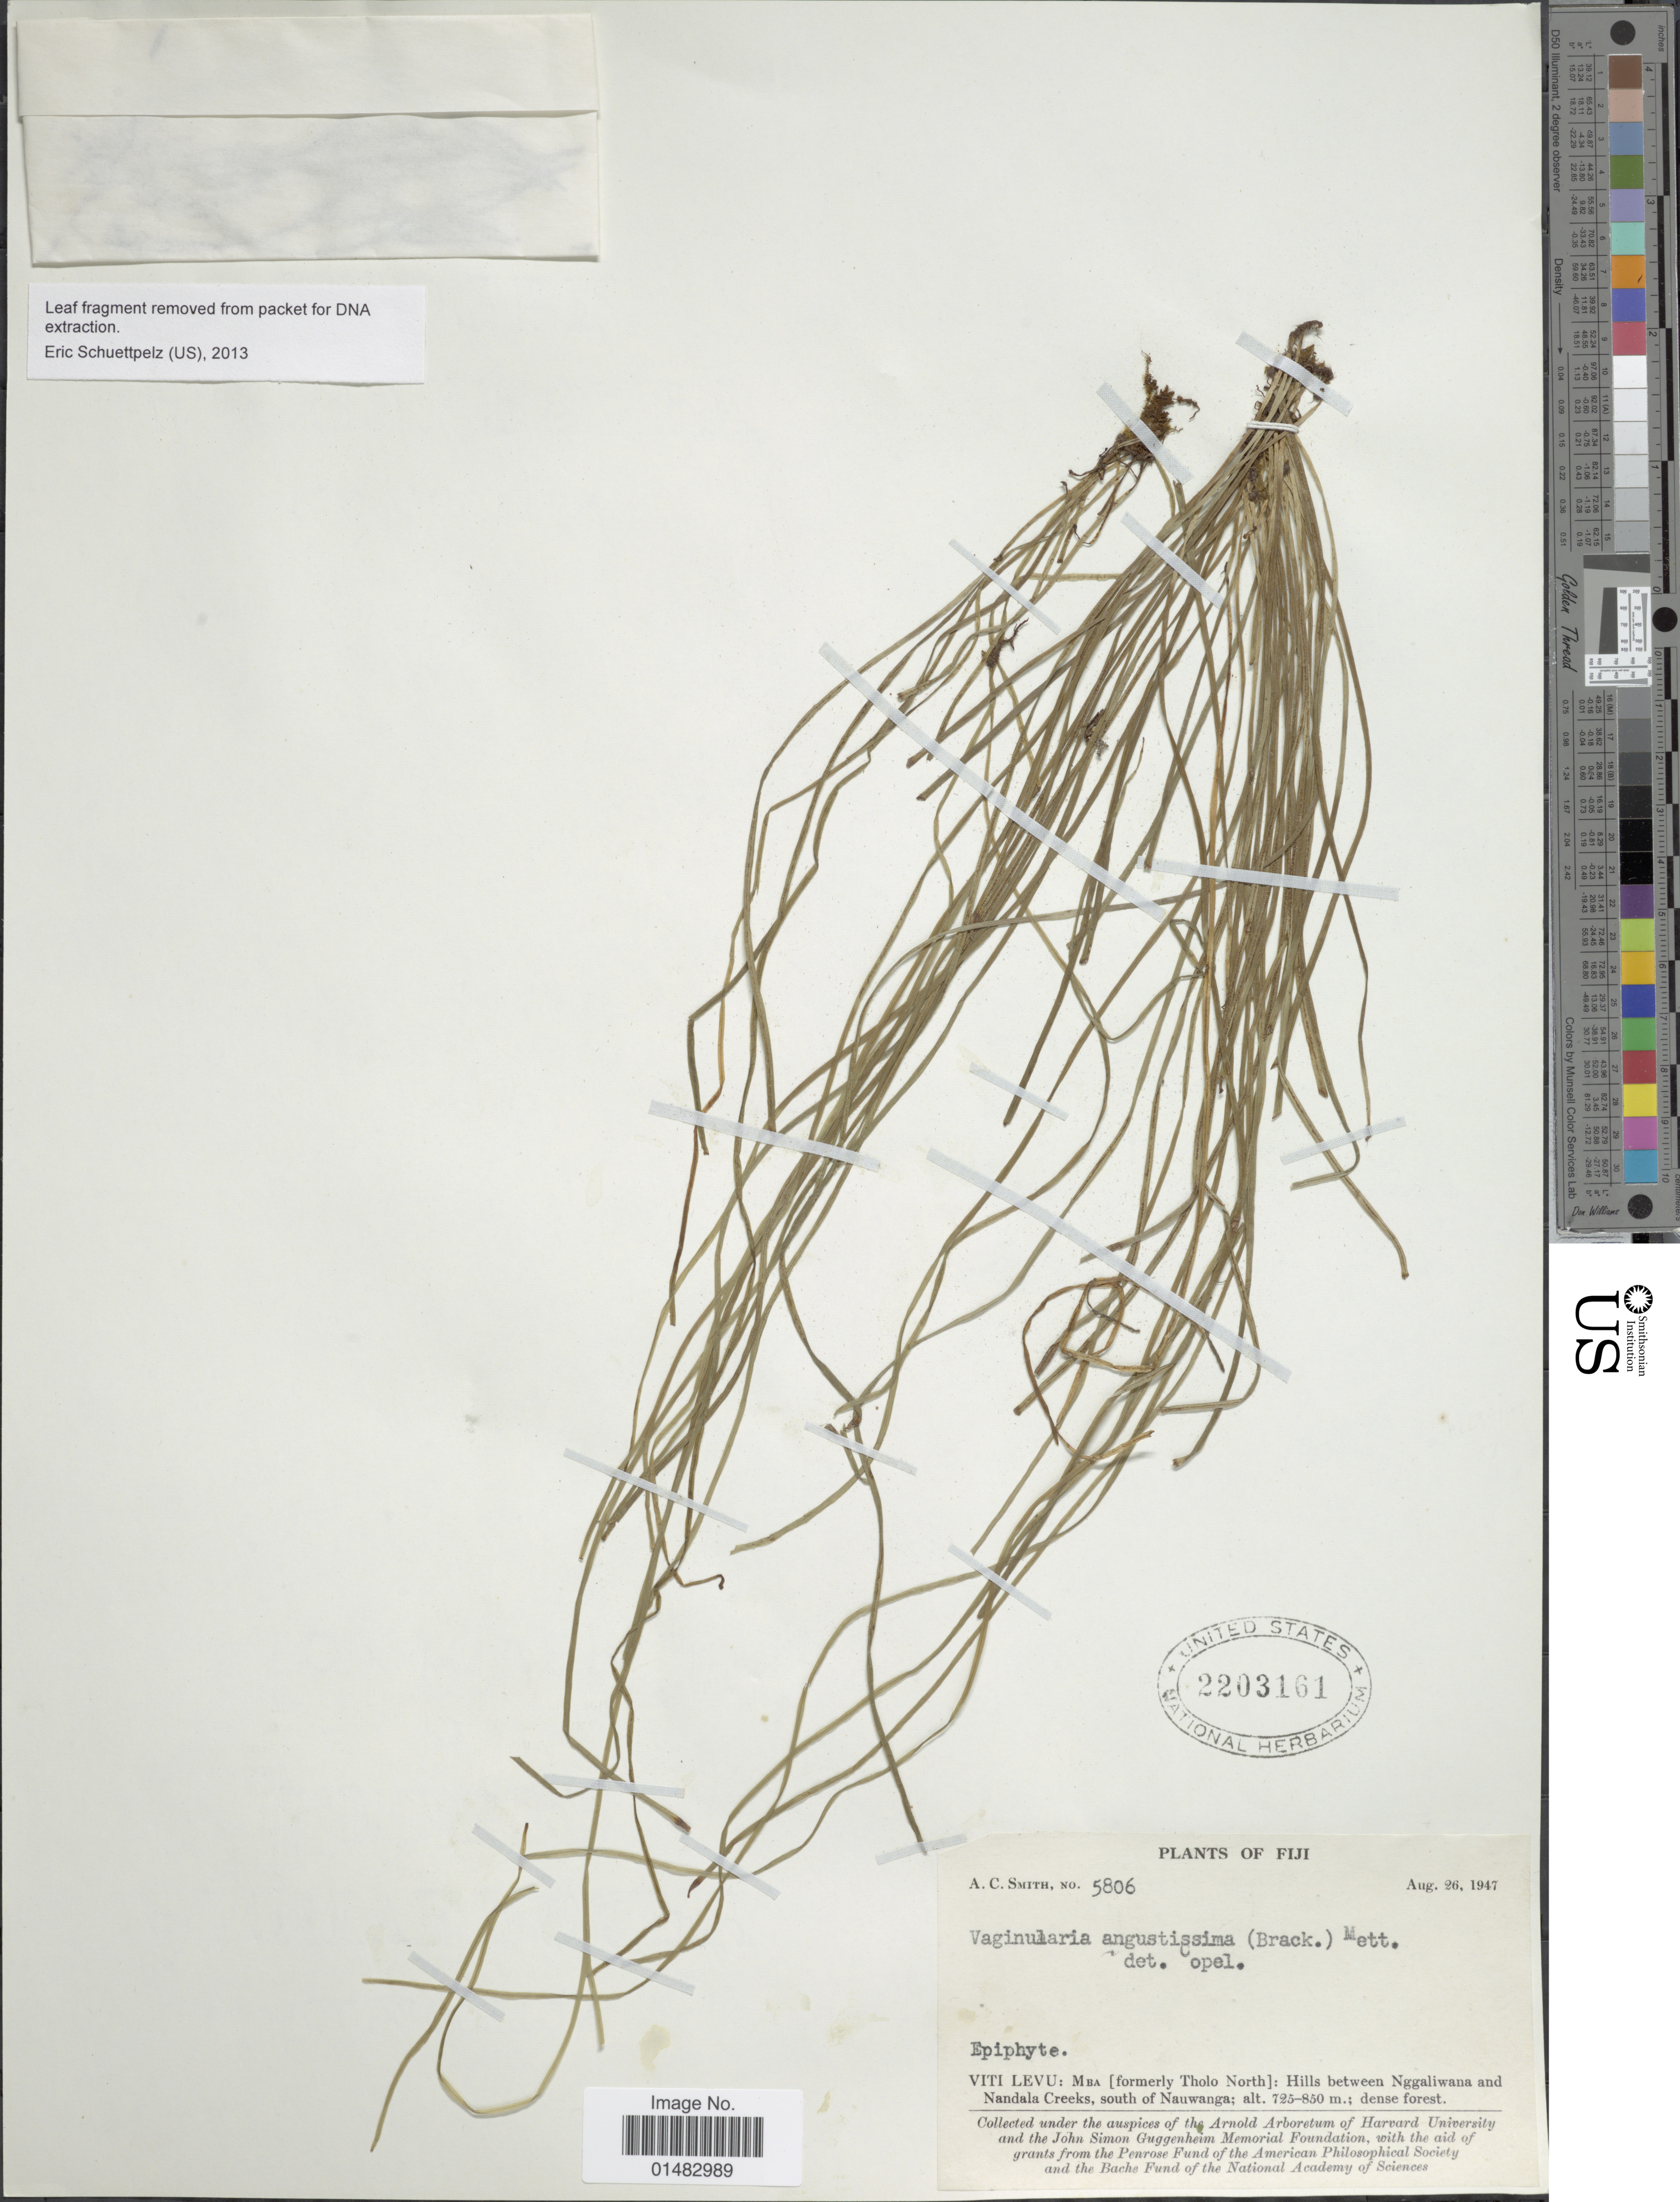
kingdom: Plantae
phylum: Tracheophyta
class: Polypodiopsida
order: Polypodiales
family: Pteridaceae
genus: Vaginularia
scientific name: Vaginularia angustissima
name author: (Brack.) Mett.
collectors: A. C. Smith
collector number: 5806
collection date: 1947-08-26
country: Fiji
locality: Mba [formely Tholo North]; Hills between Nggaliwana and Nandala Creeks, south of Nauwanga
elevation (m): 725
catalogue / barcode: US 2203161